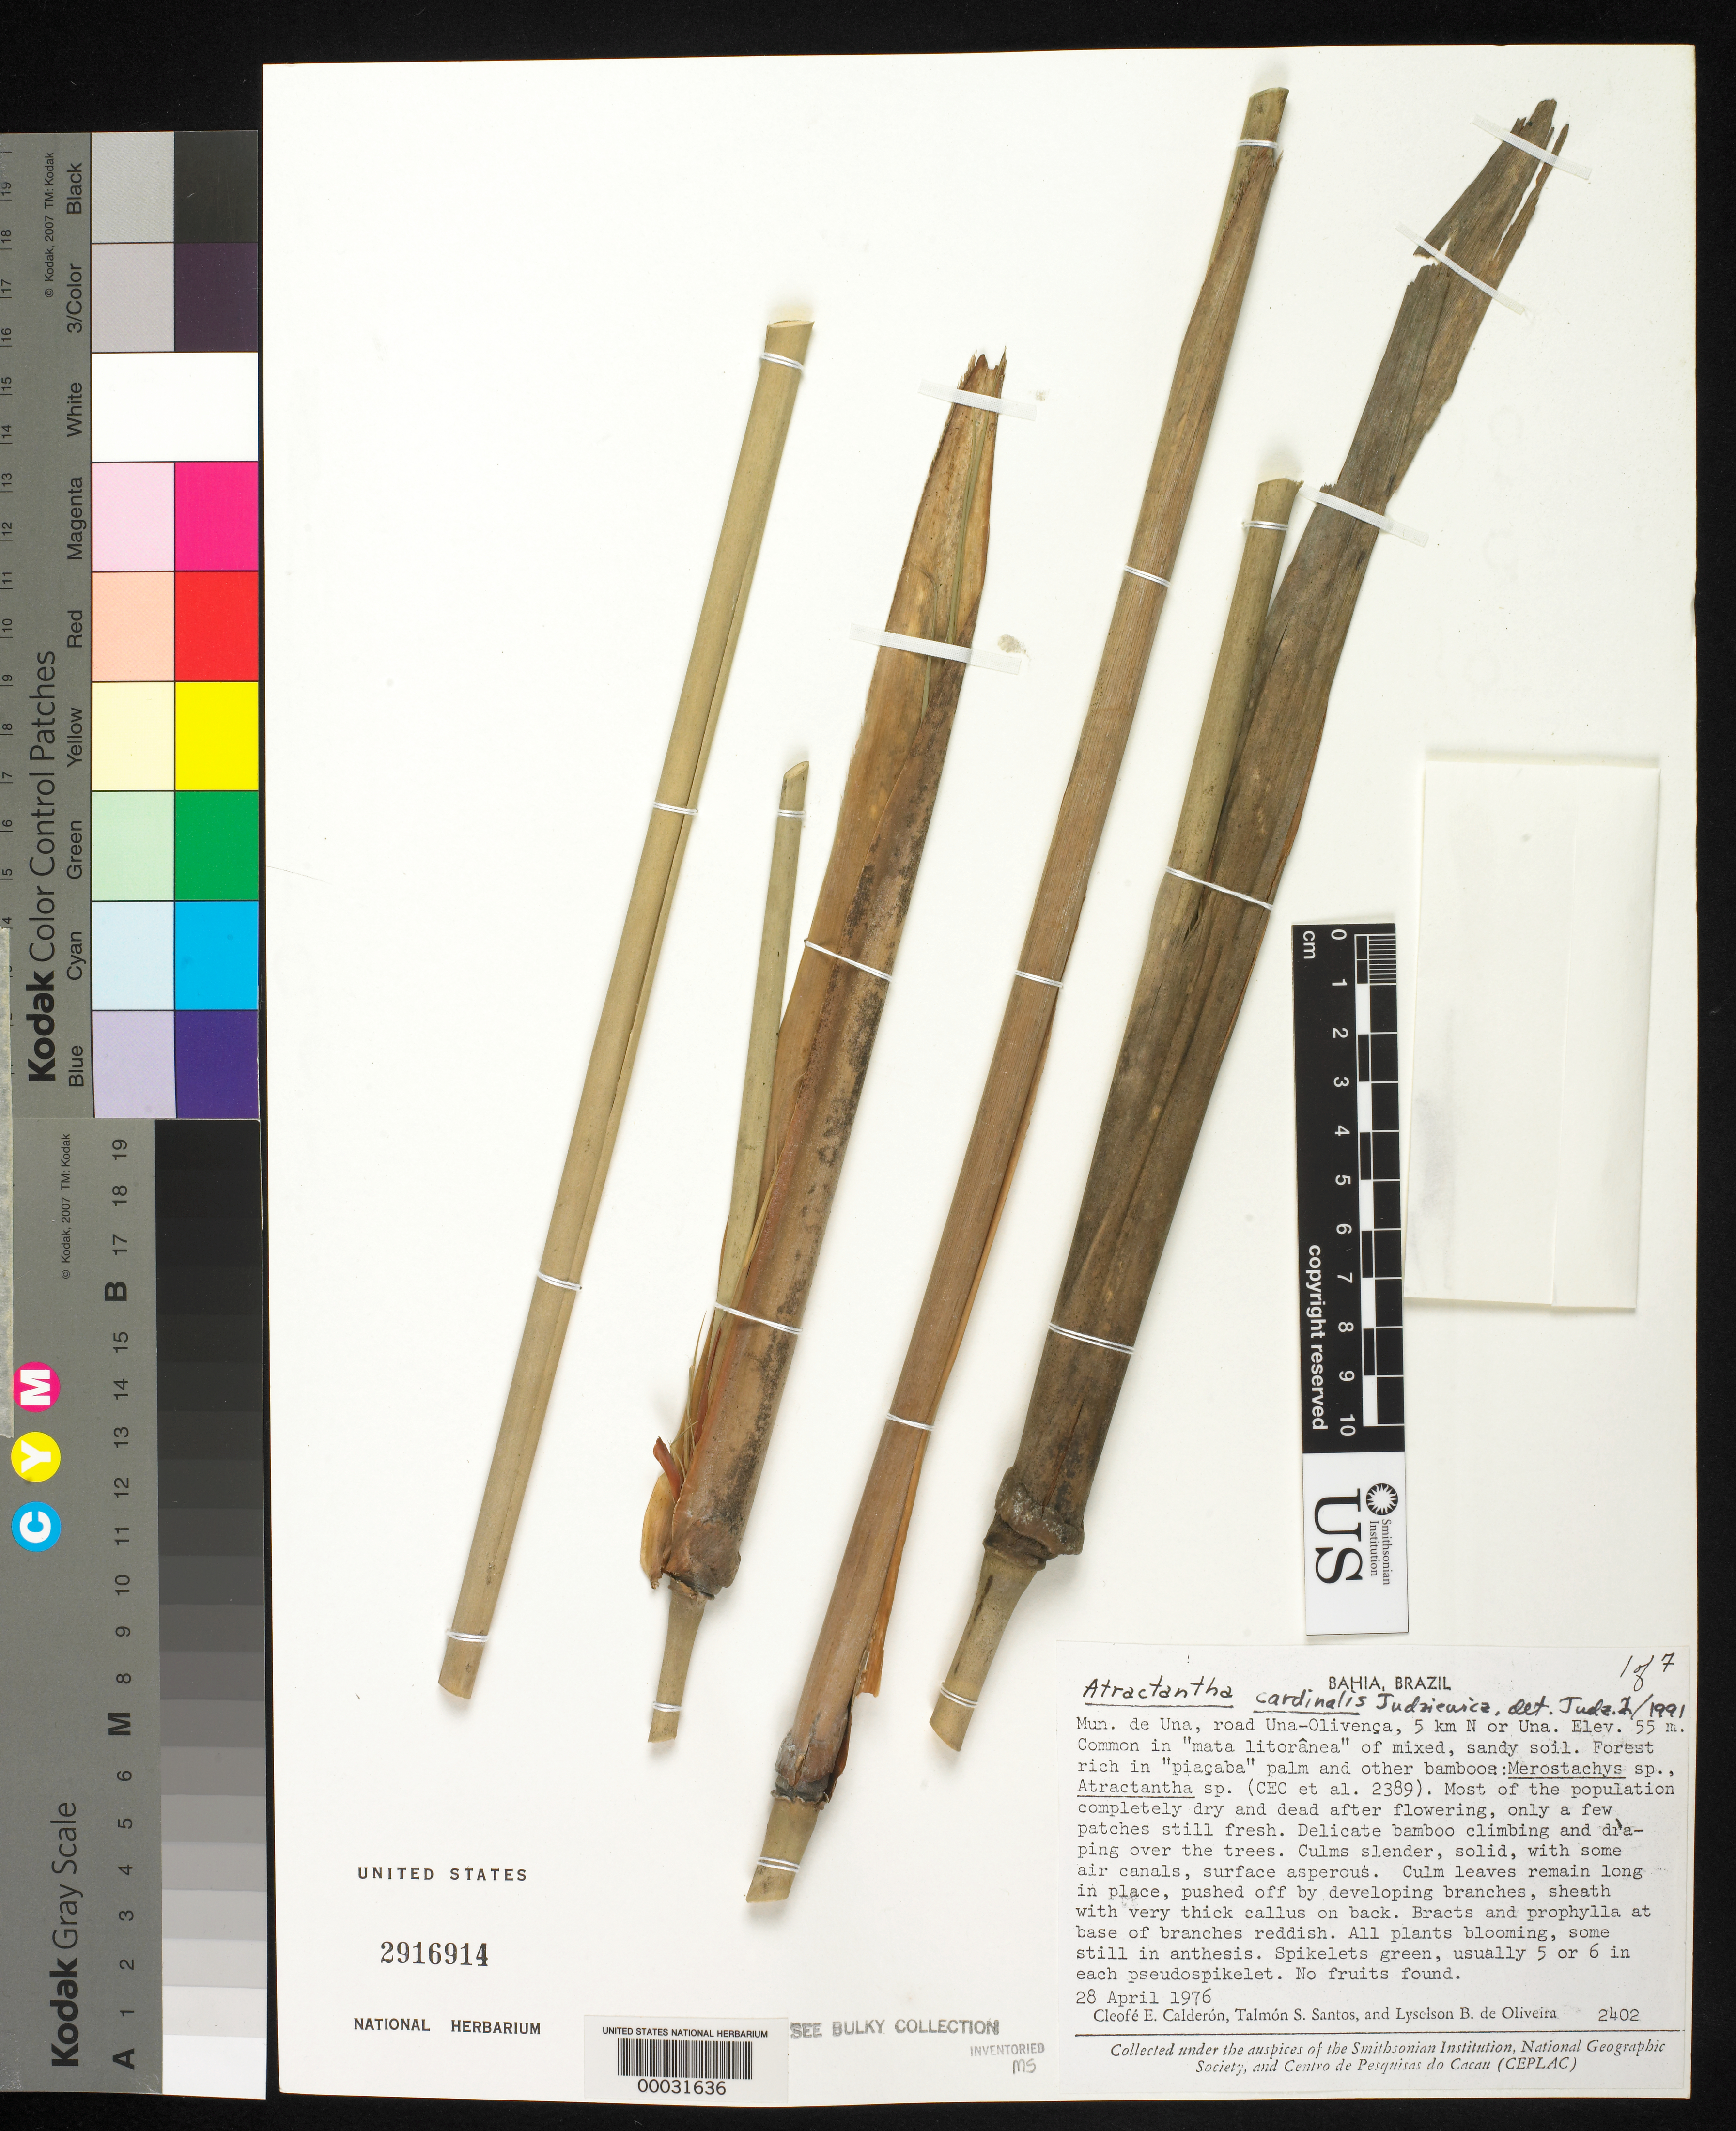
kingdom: Plantae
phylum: Tracheophyta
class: Liliopsida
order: Poales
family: Poaceae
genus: Atractantha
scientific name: Atractantha cardinalis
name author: Judz.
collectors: C. E. Calderón, T. S. Santos & L. de Oliveira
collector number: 2402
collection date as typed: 28 Apr 1976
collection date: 1976-04-28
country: Brazil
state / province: Bahia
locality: Una, olivenca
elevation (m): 55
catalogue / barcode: US 2916914